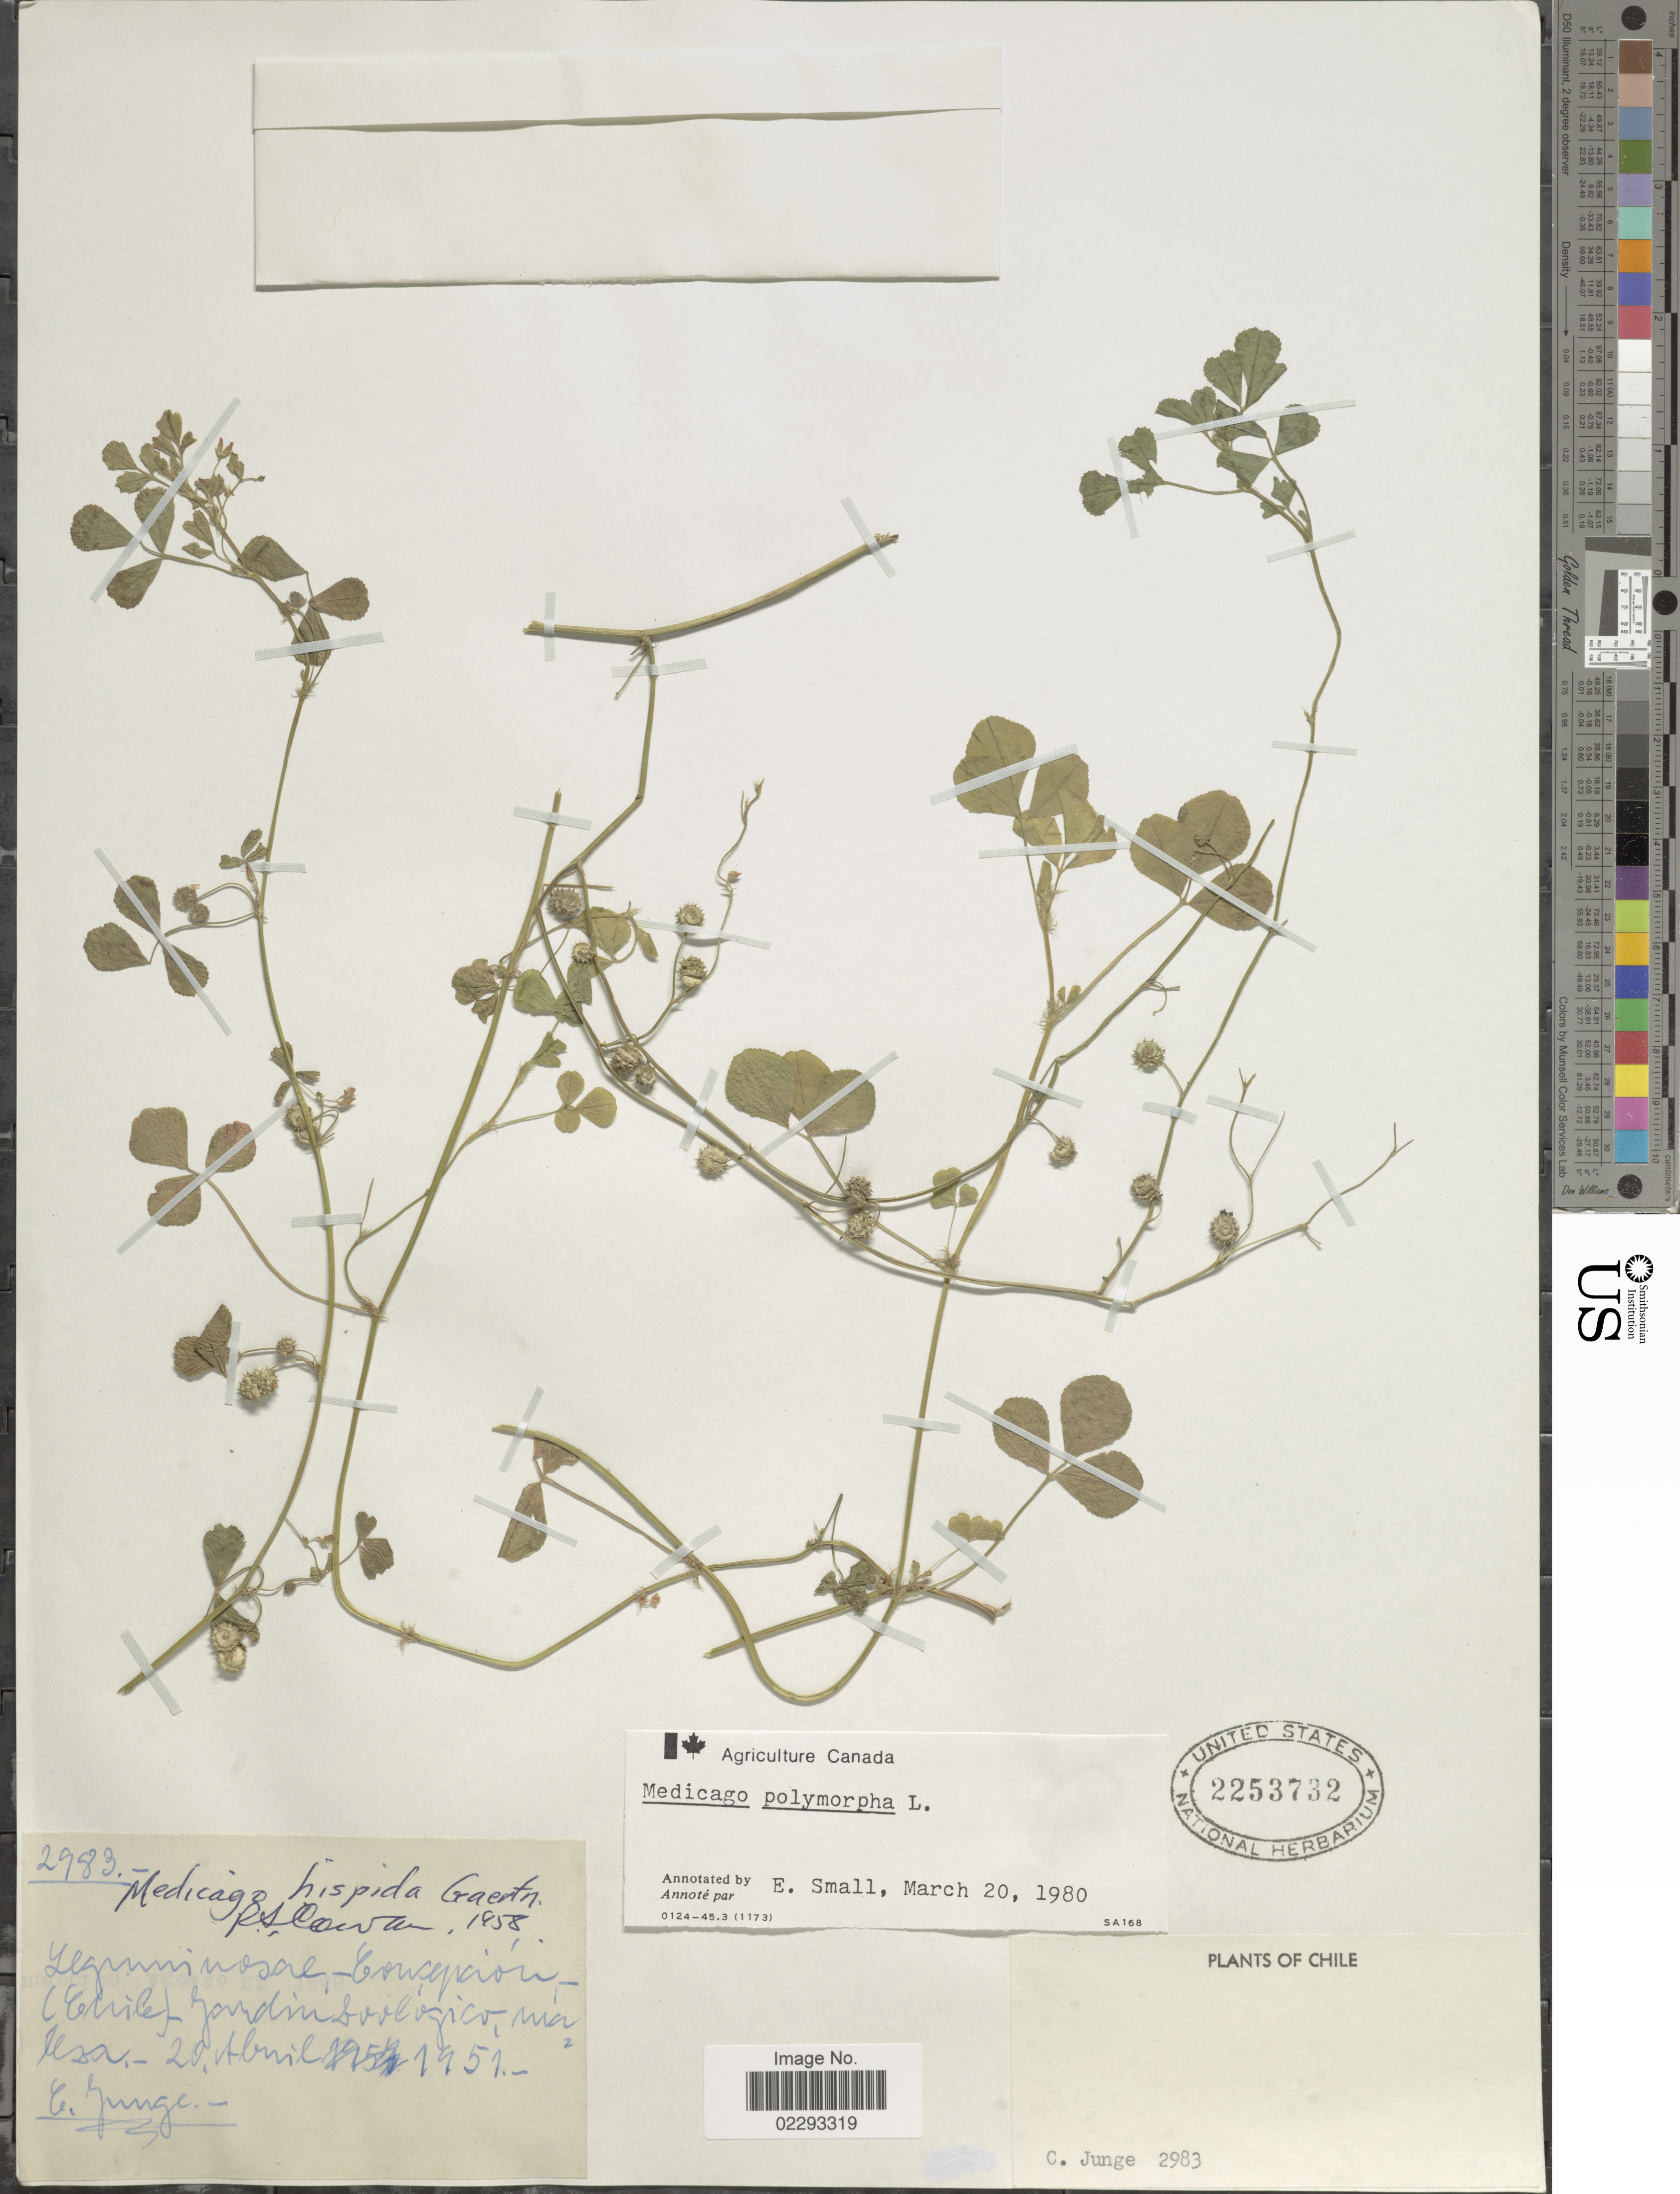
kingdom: Plantae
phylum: Tracheophyta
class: Magnoliopsida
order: Fabales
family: Fabaceae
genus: Medicago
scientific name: Medicago polymorpha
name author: L.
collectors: C. Junge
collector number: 2983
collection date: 1951-04-20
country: Chile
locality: Concepcion, Jardin zoologico.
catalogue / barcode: US 2253732